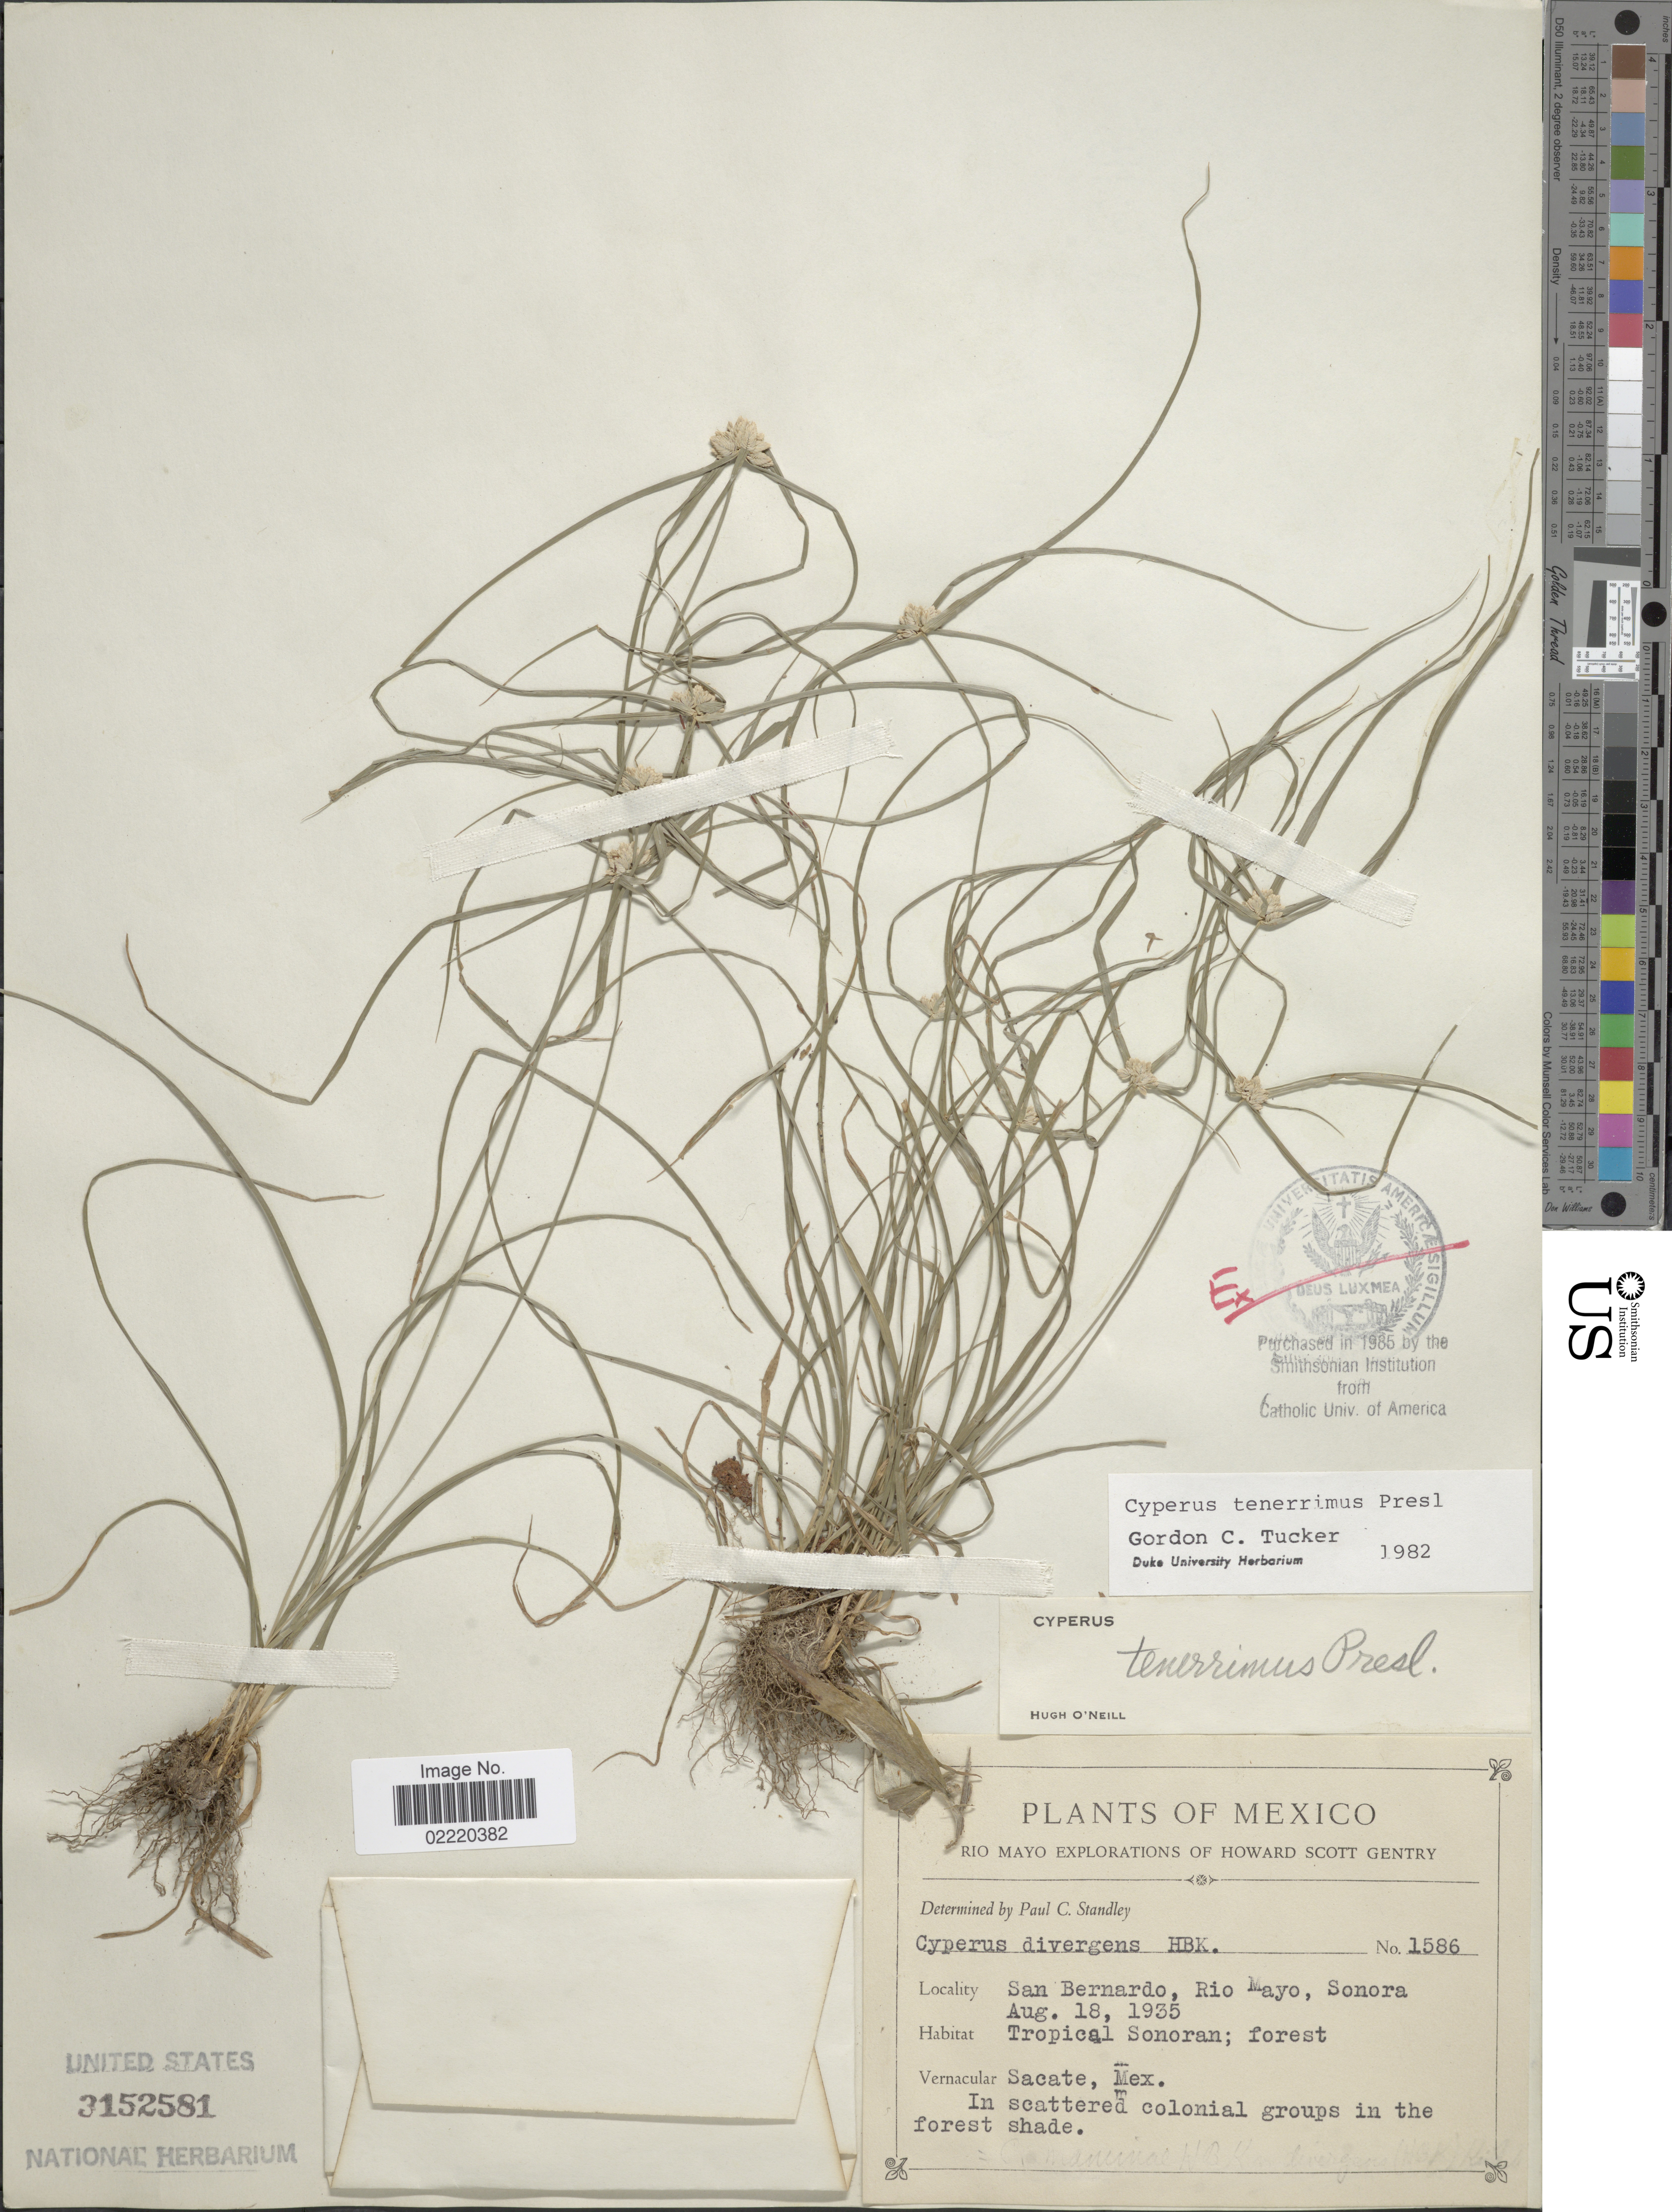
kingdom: Plantae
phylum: Tracheophyta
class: Liliopsida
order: Poales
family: Cyperaceae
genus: Cyperus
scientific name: Cyperus tenerrimus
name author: J. Presl & C. Presl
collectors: H. S. Gentry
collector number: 1586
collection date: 1935-08-18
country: Mexico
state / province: Sonora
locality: San Bernardo, Rio Mayo, Tropical Sonoran, Sacate, Mex.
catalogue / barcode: US 3152581